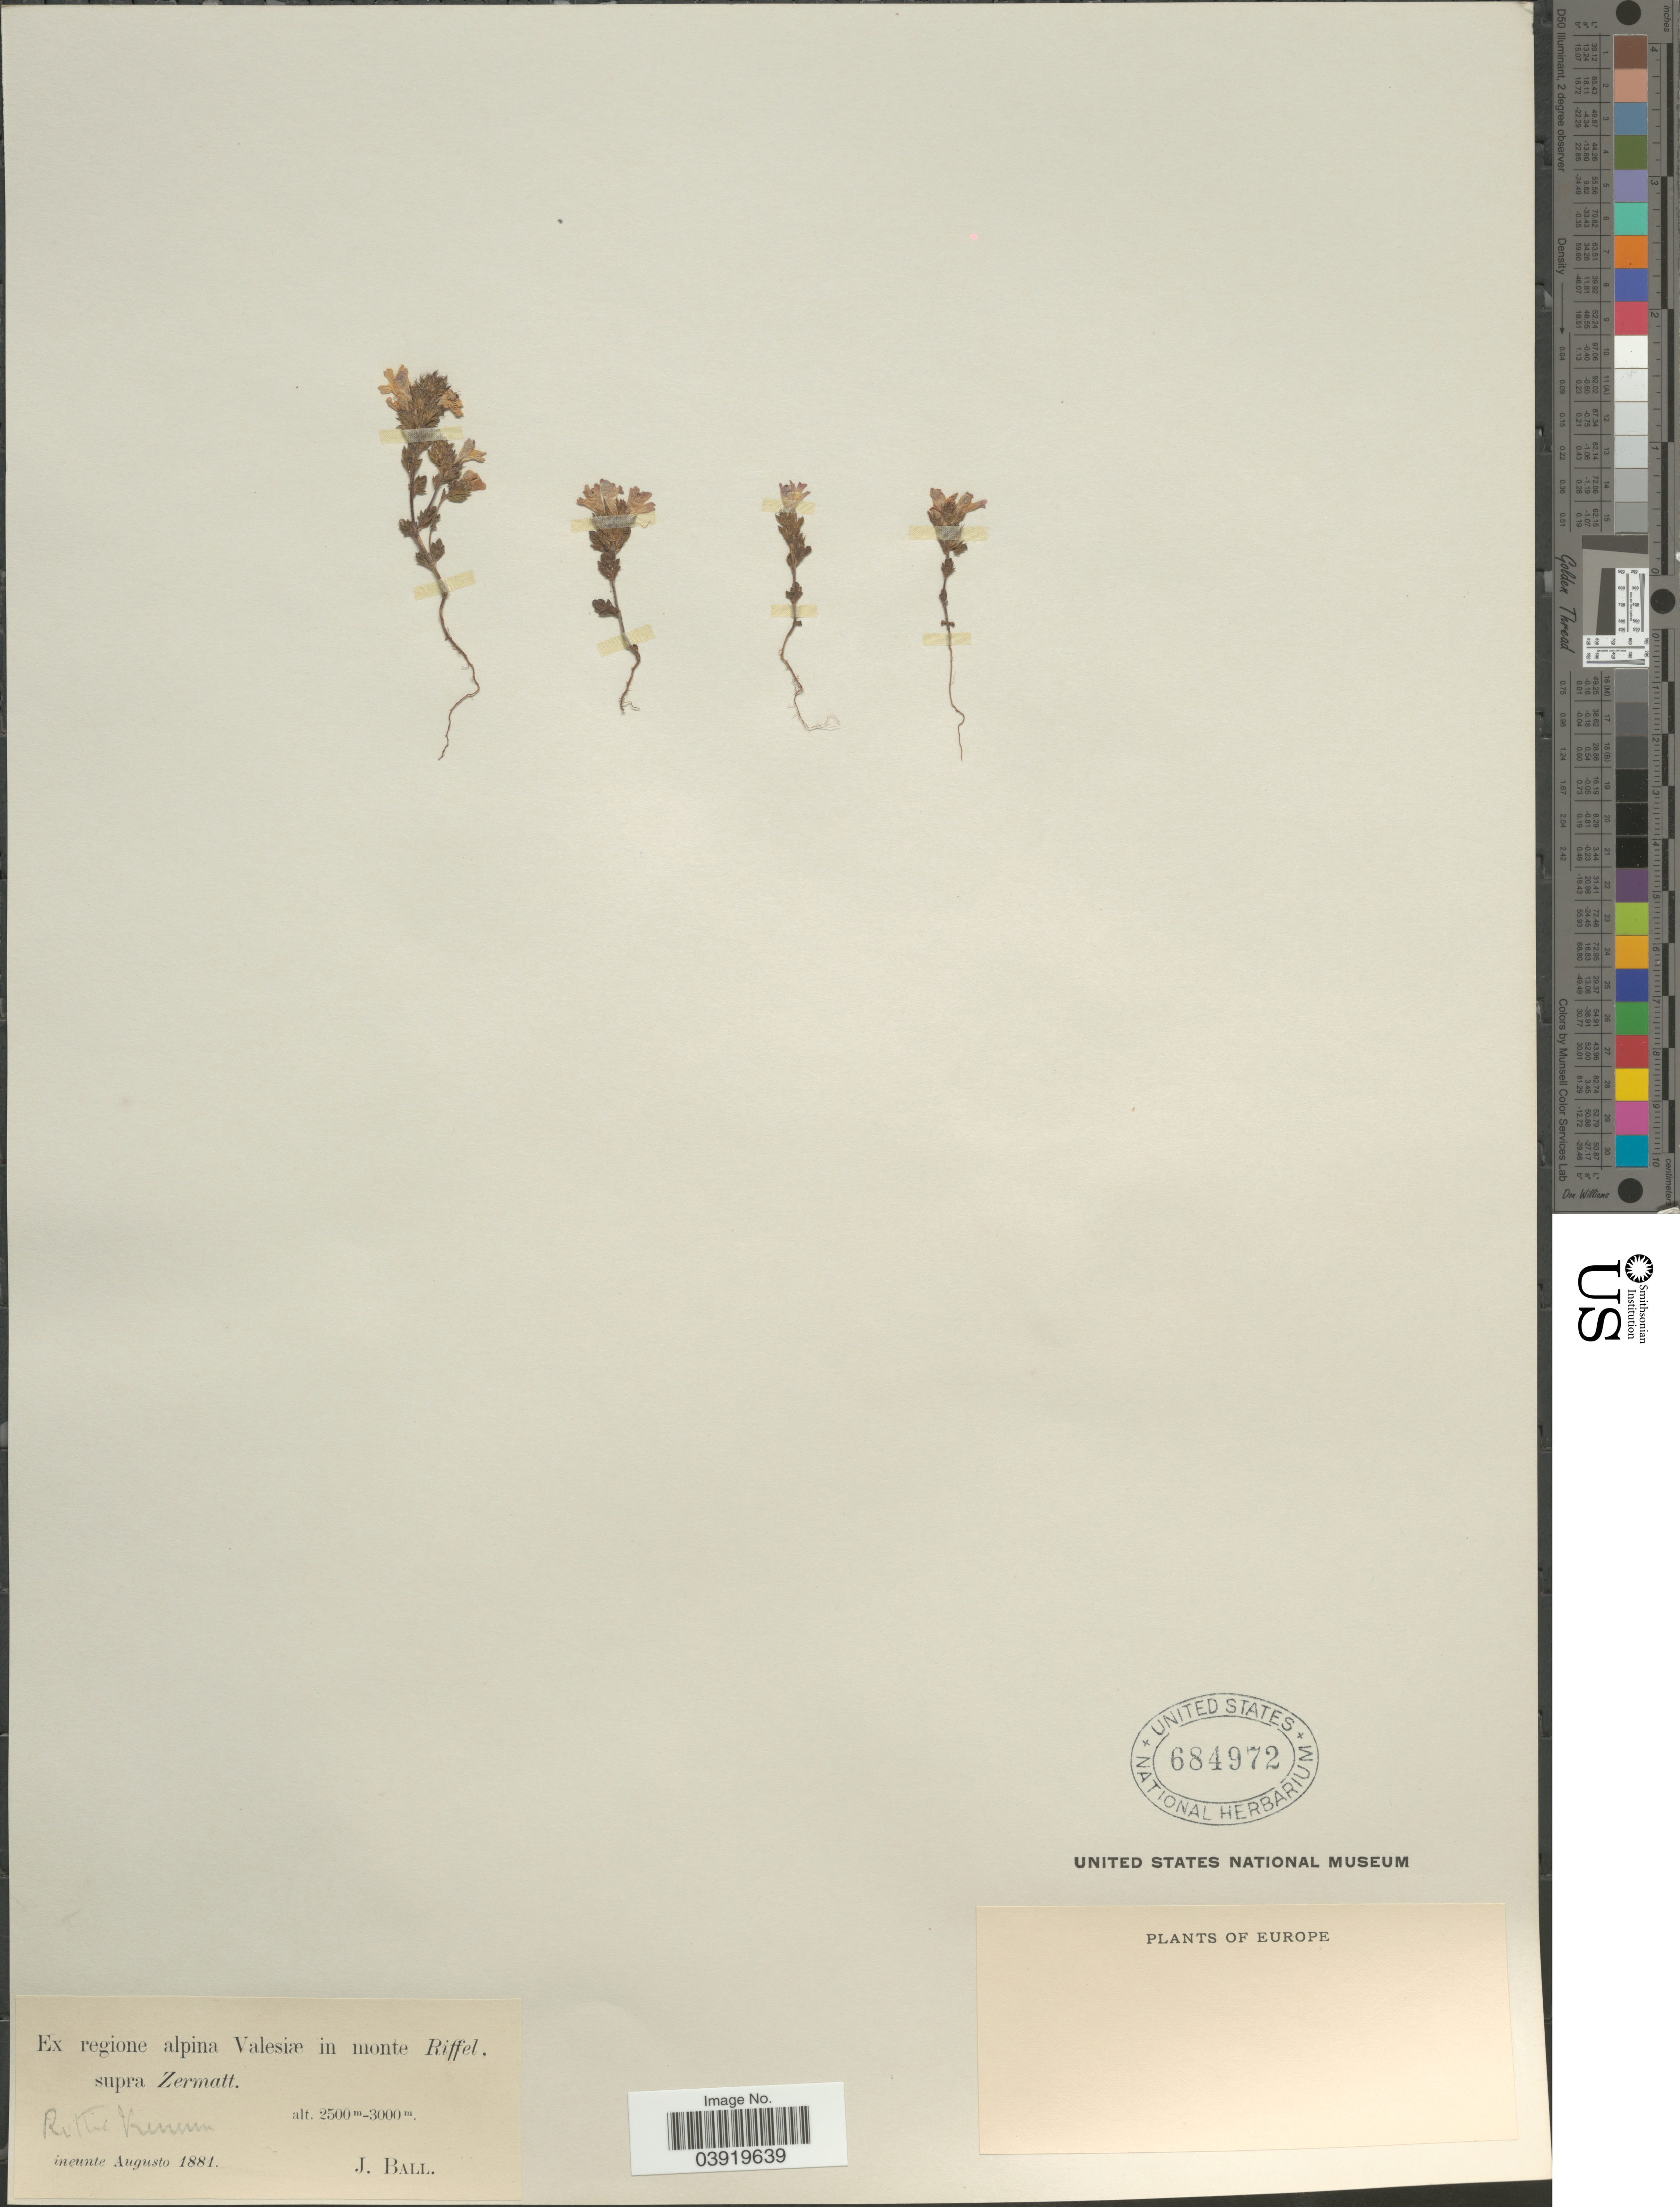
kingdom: Plantae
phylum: Tracheophyta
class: Magnoliopsida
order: Lamiales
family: Orobanchaceae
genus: Euphrasia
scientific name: Euphrasia sp.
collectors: J. Ball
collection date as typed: Ineunte Augusto 1881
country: Switzerland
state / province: Valais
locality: Ex regione alpina Valesiæ in monte Riffel supra Zermatt. Europe. Riffel Kennum [unsure placement].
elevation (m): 2500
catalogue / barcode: US 684972